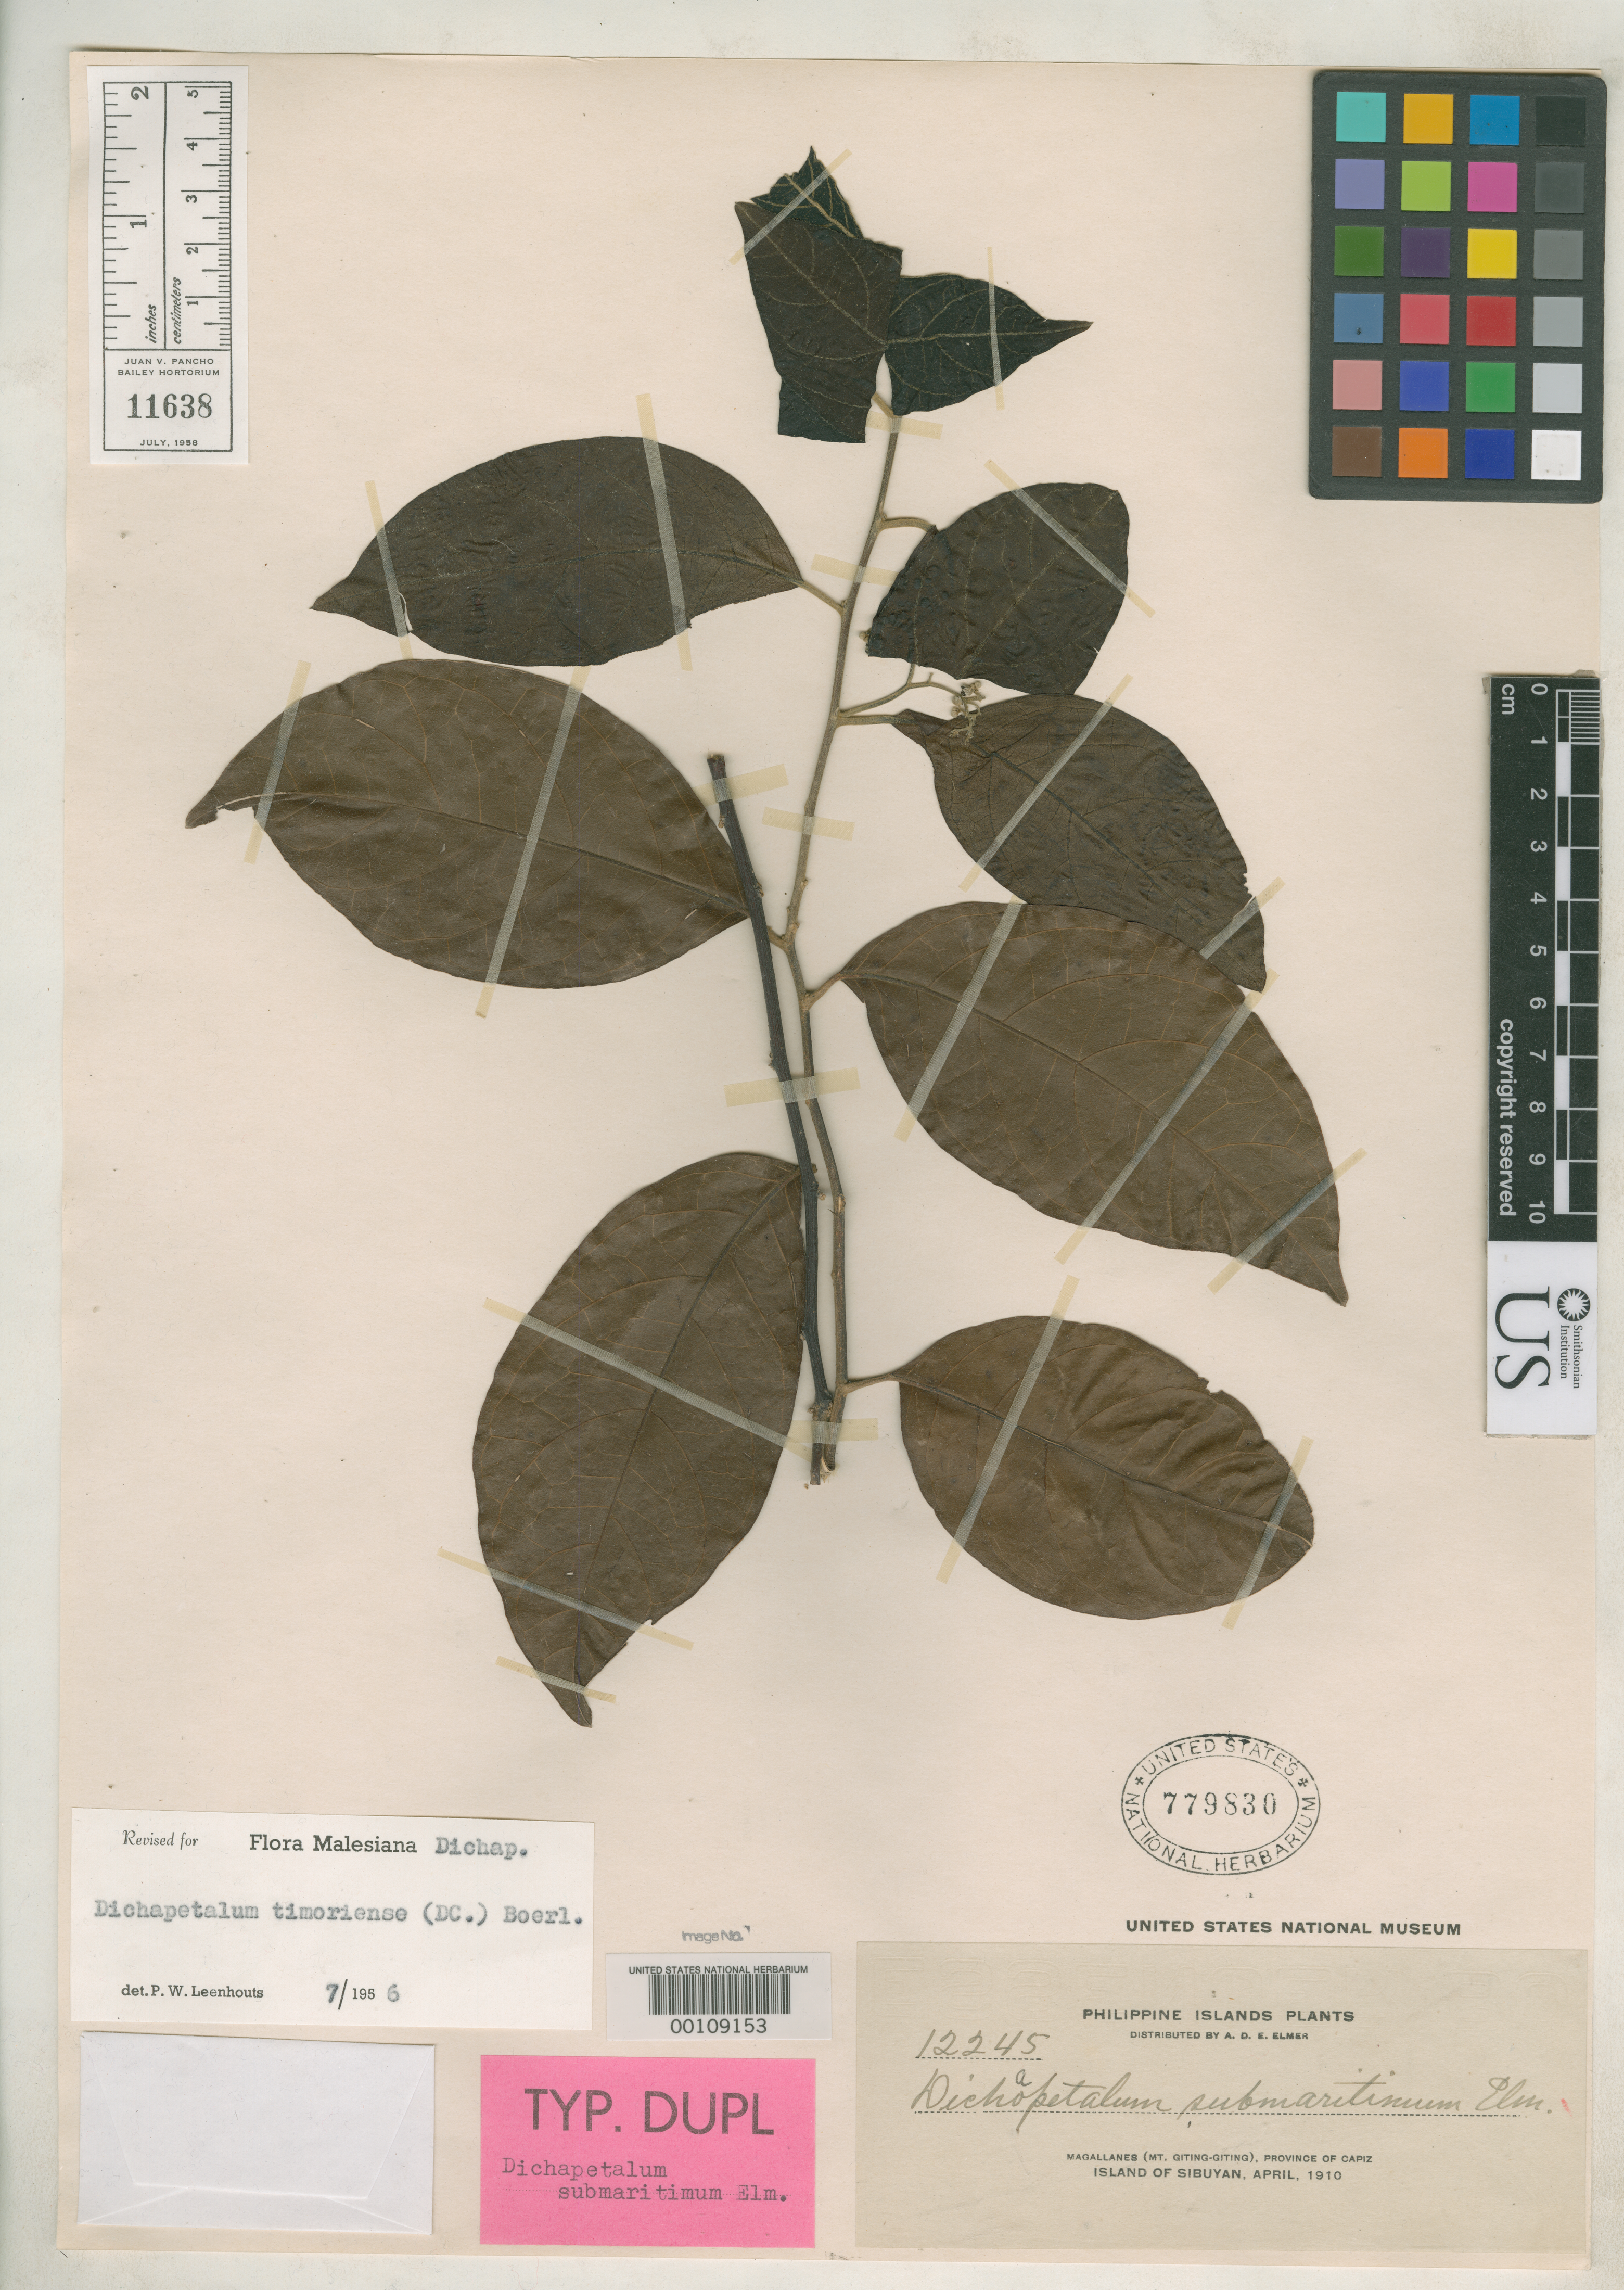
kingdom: Plantae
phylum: Tracheophyta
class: Magnoliopsida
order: Malpighiales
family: Dichapetalaceae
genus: Dichapetalum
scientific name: Dichapetalum submaritimum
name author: Elmer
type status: Isotype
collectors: A. D. E. Elmer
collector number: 12245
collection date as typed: Apr 1910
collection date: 1910-04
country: Philippines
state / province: Western Visayas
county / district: Capiz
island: Sibuyan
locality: Magallanes, Mt. Giting-Giting.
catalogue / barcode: US 779830